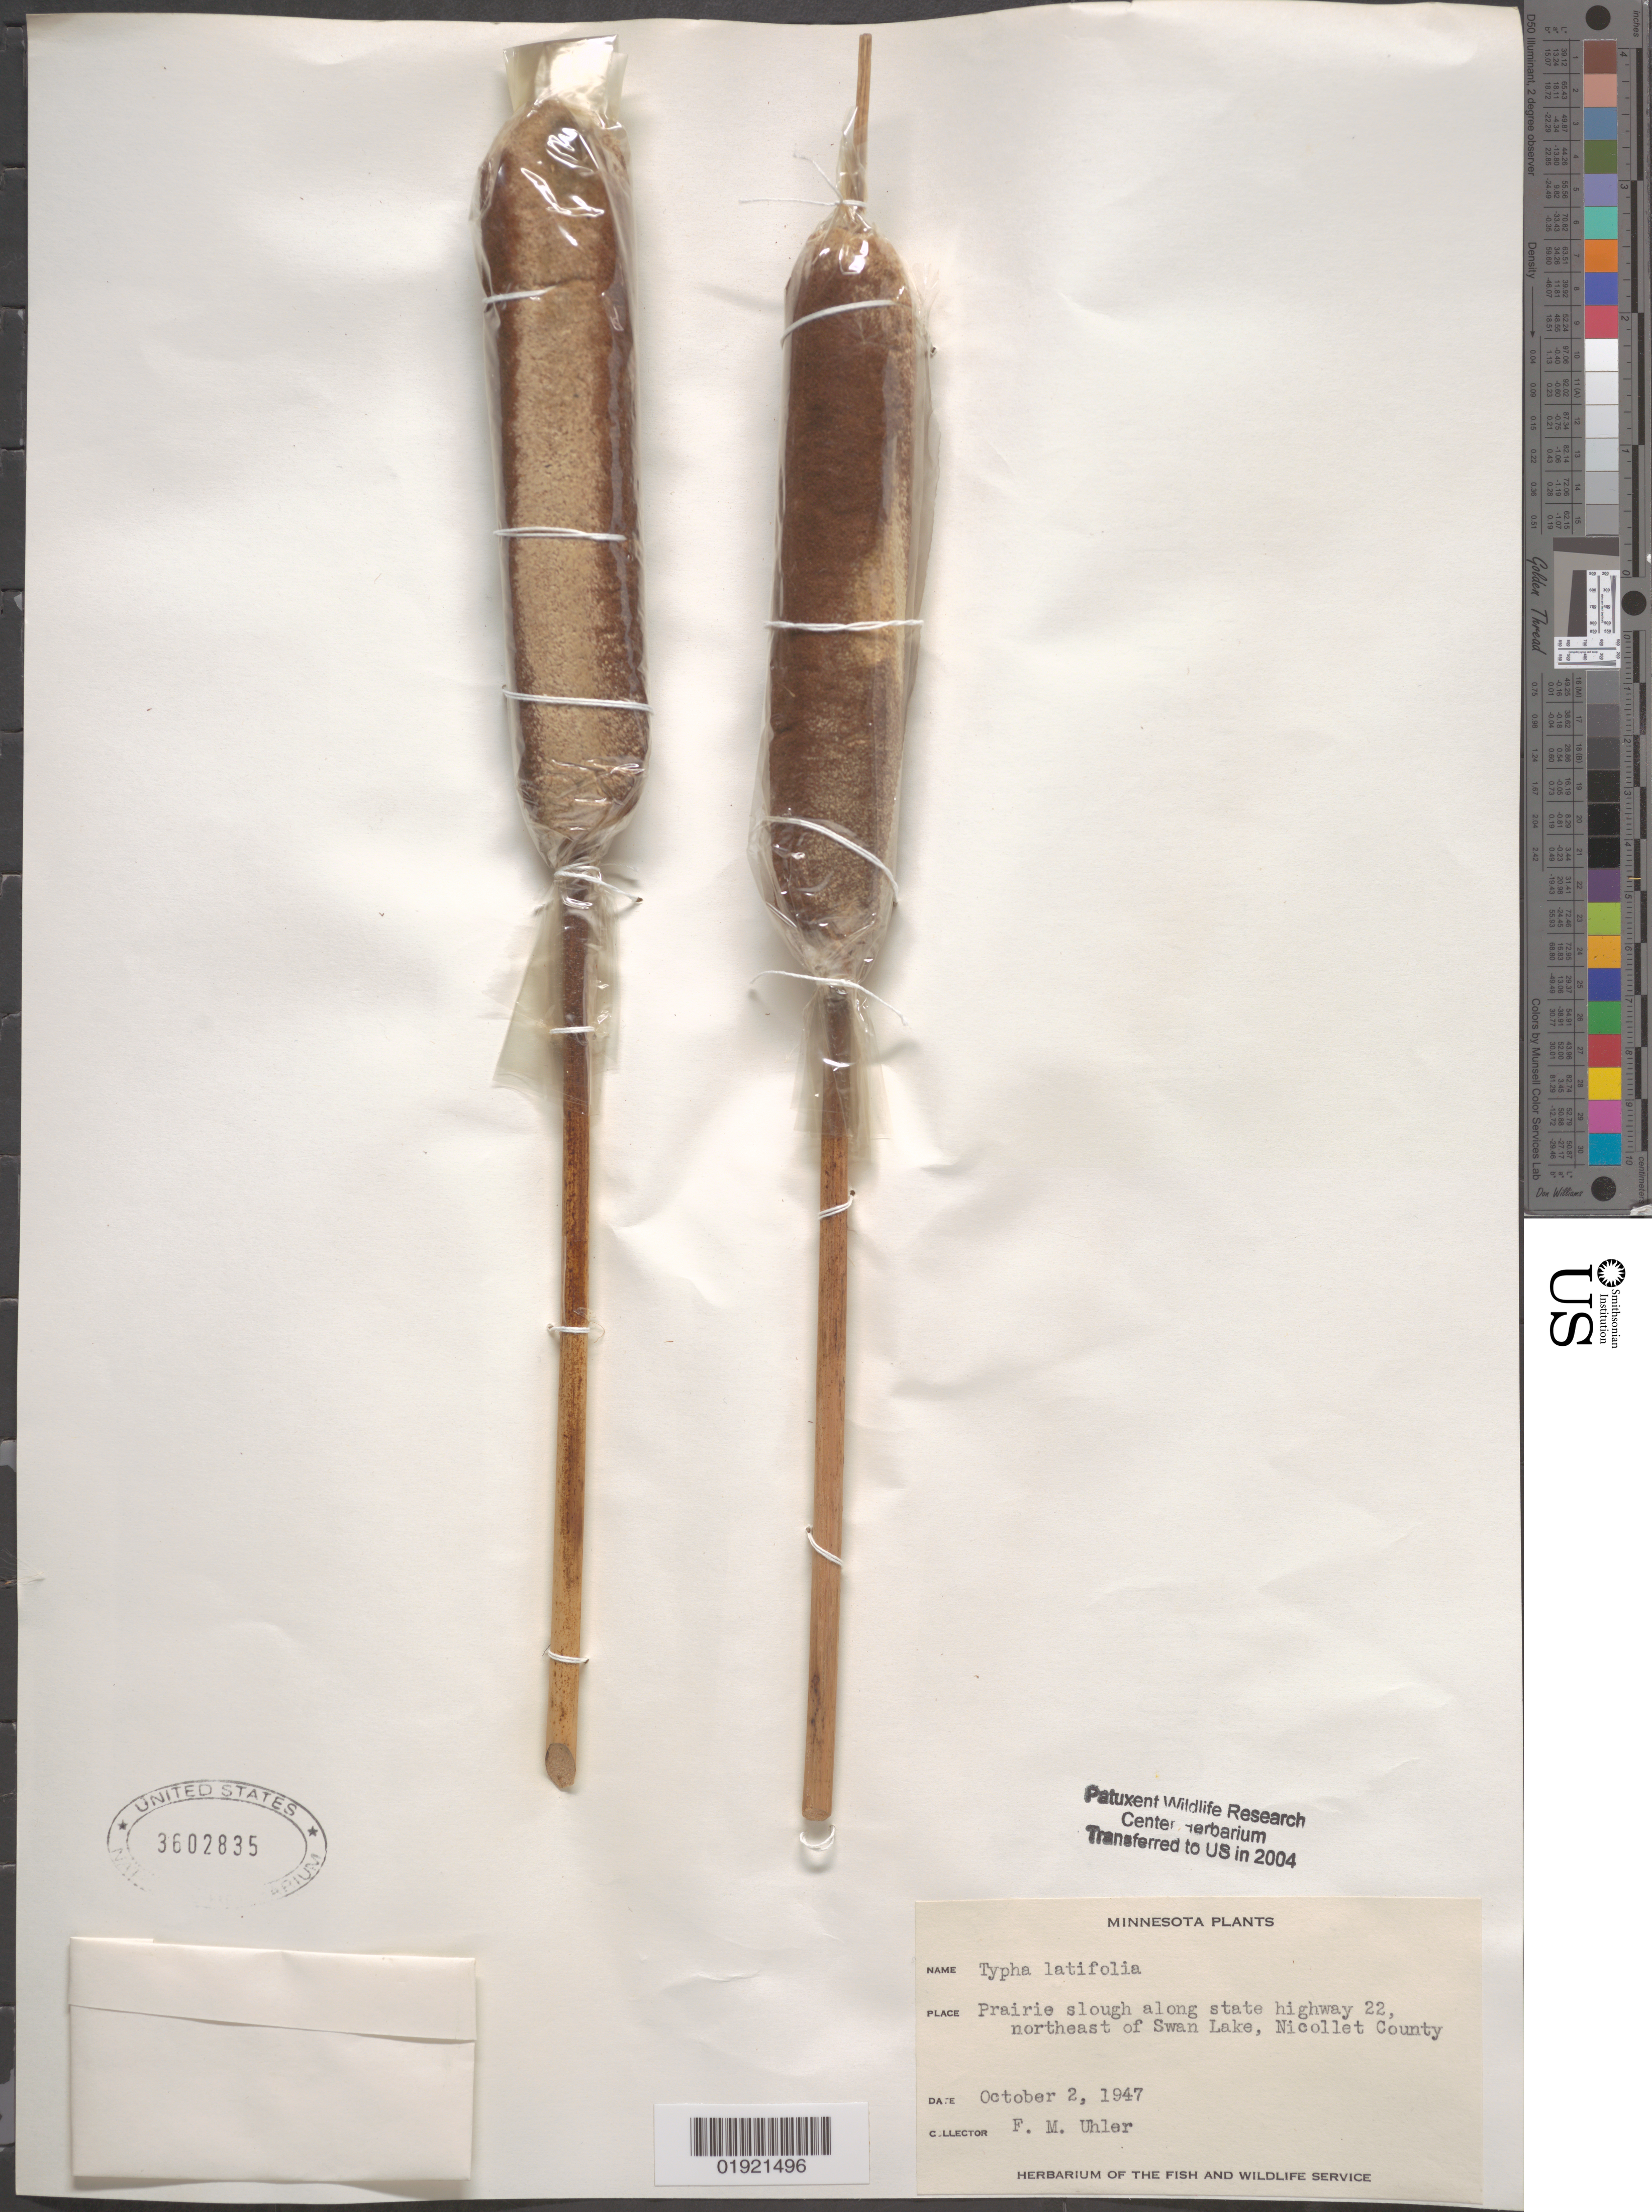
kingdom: Plantae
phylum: Tracheophyta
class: Liliopsida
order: Poales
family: Typhaceae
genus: Typha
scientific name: Typha latifolia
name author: L.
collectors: F. Uhler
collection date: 1947-10-02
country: United States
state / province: Minnesota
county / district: Nicollet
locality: Prairie slough along state highway 22, northeast of Swan lake.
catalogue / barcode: US 3602835